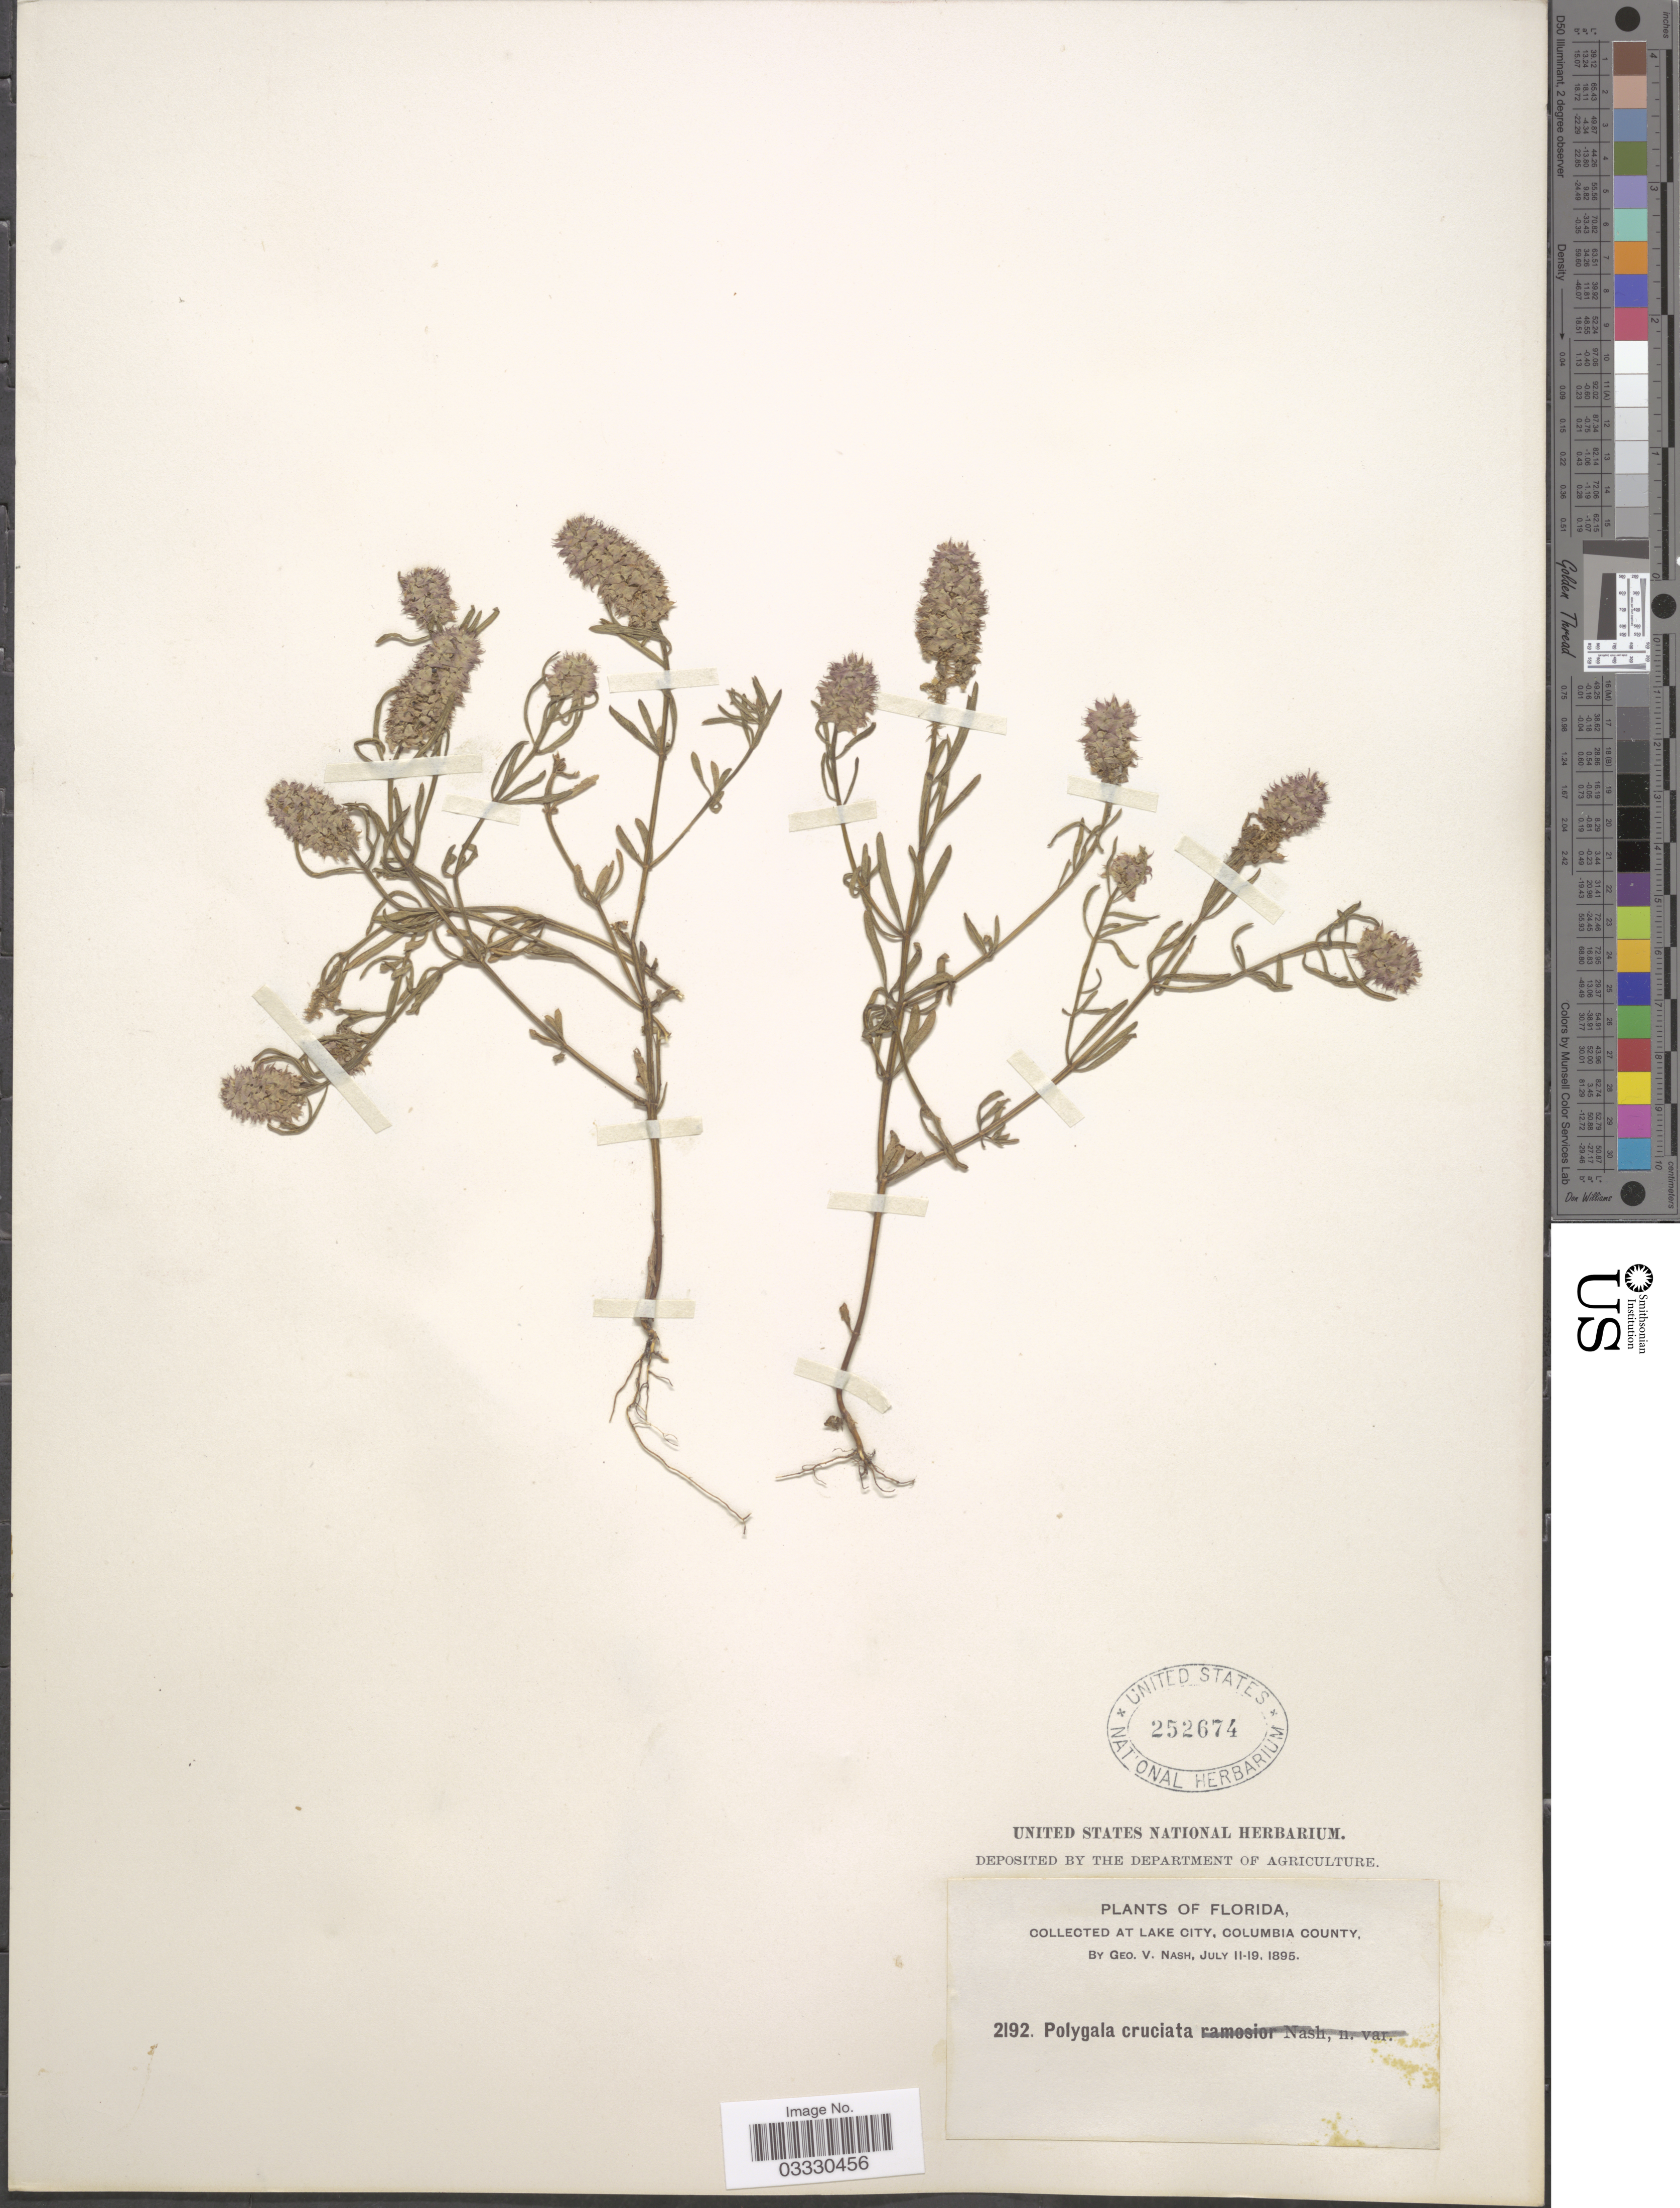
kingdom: Plantae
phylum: Tracheophyta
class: Magnoliopsida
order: Fabales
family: Polygalaceae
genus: Polygala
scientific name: Polygala cruciata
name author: L.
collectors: G. V. Nash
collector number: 2192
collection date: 1895-07-11/1895-07-19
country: United States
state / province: Florida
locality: At Lake City, Columbia County.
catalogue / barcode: US 252674